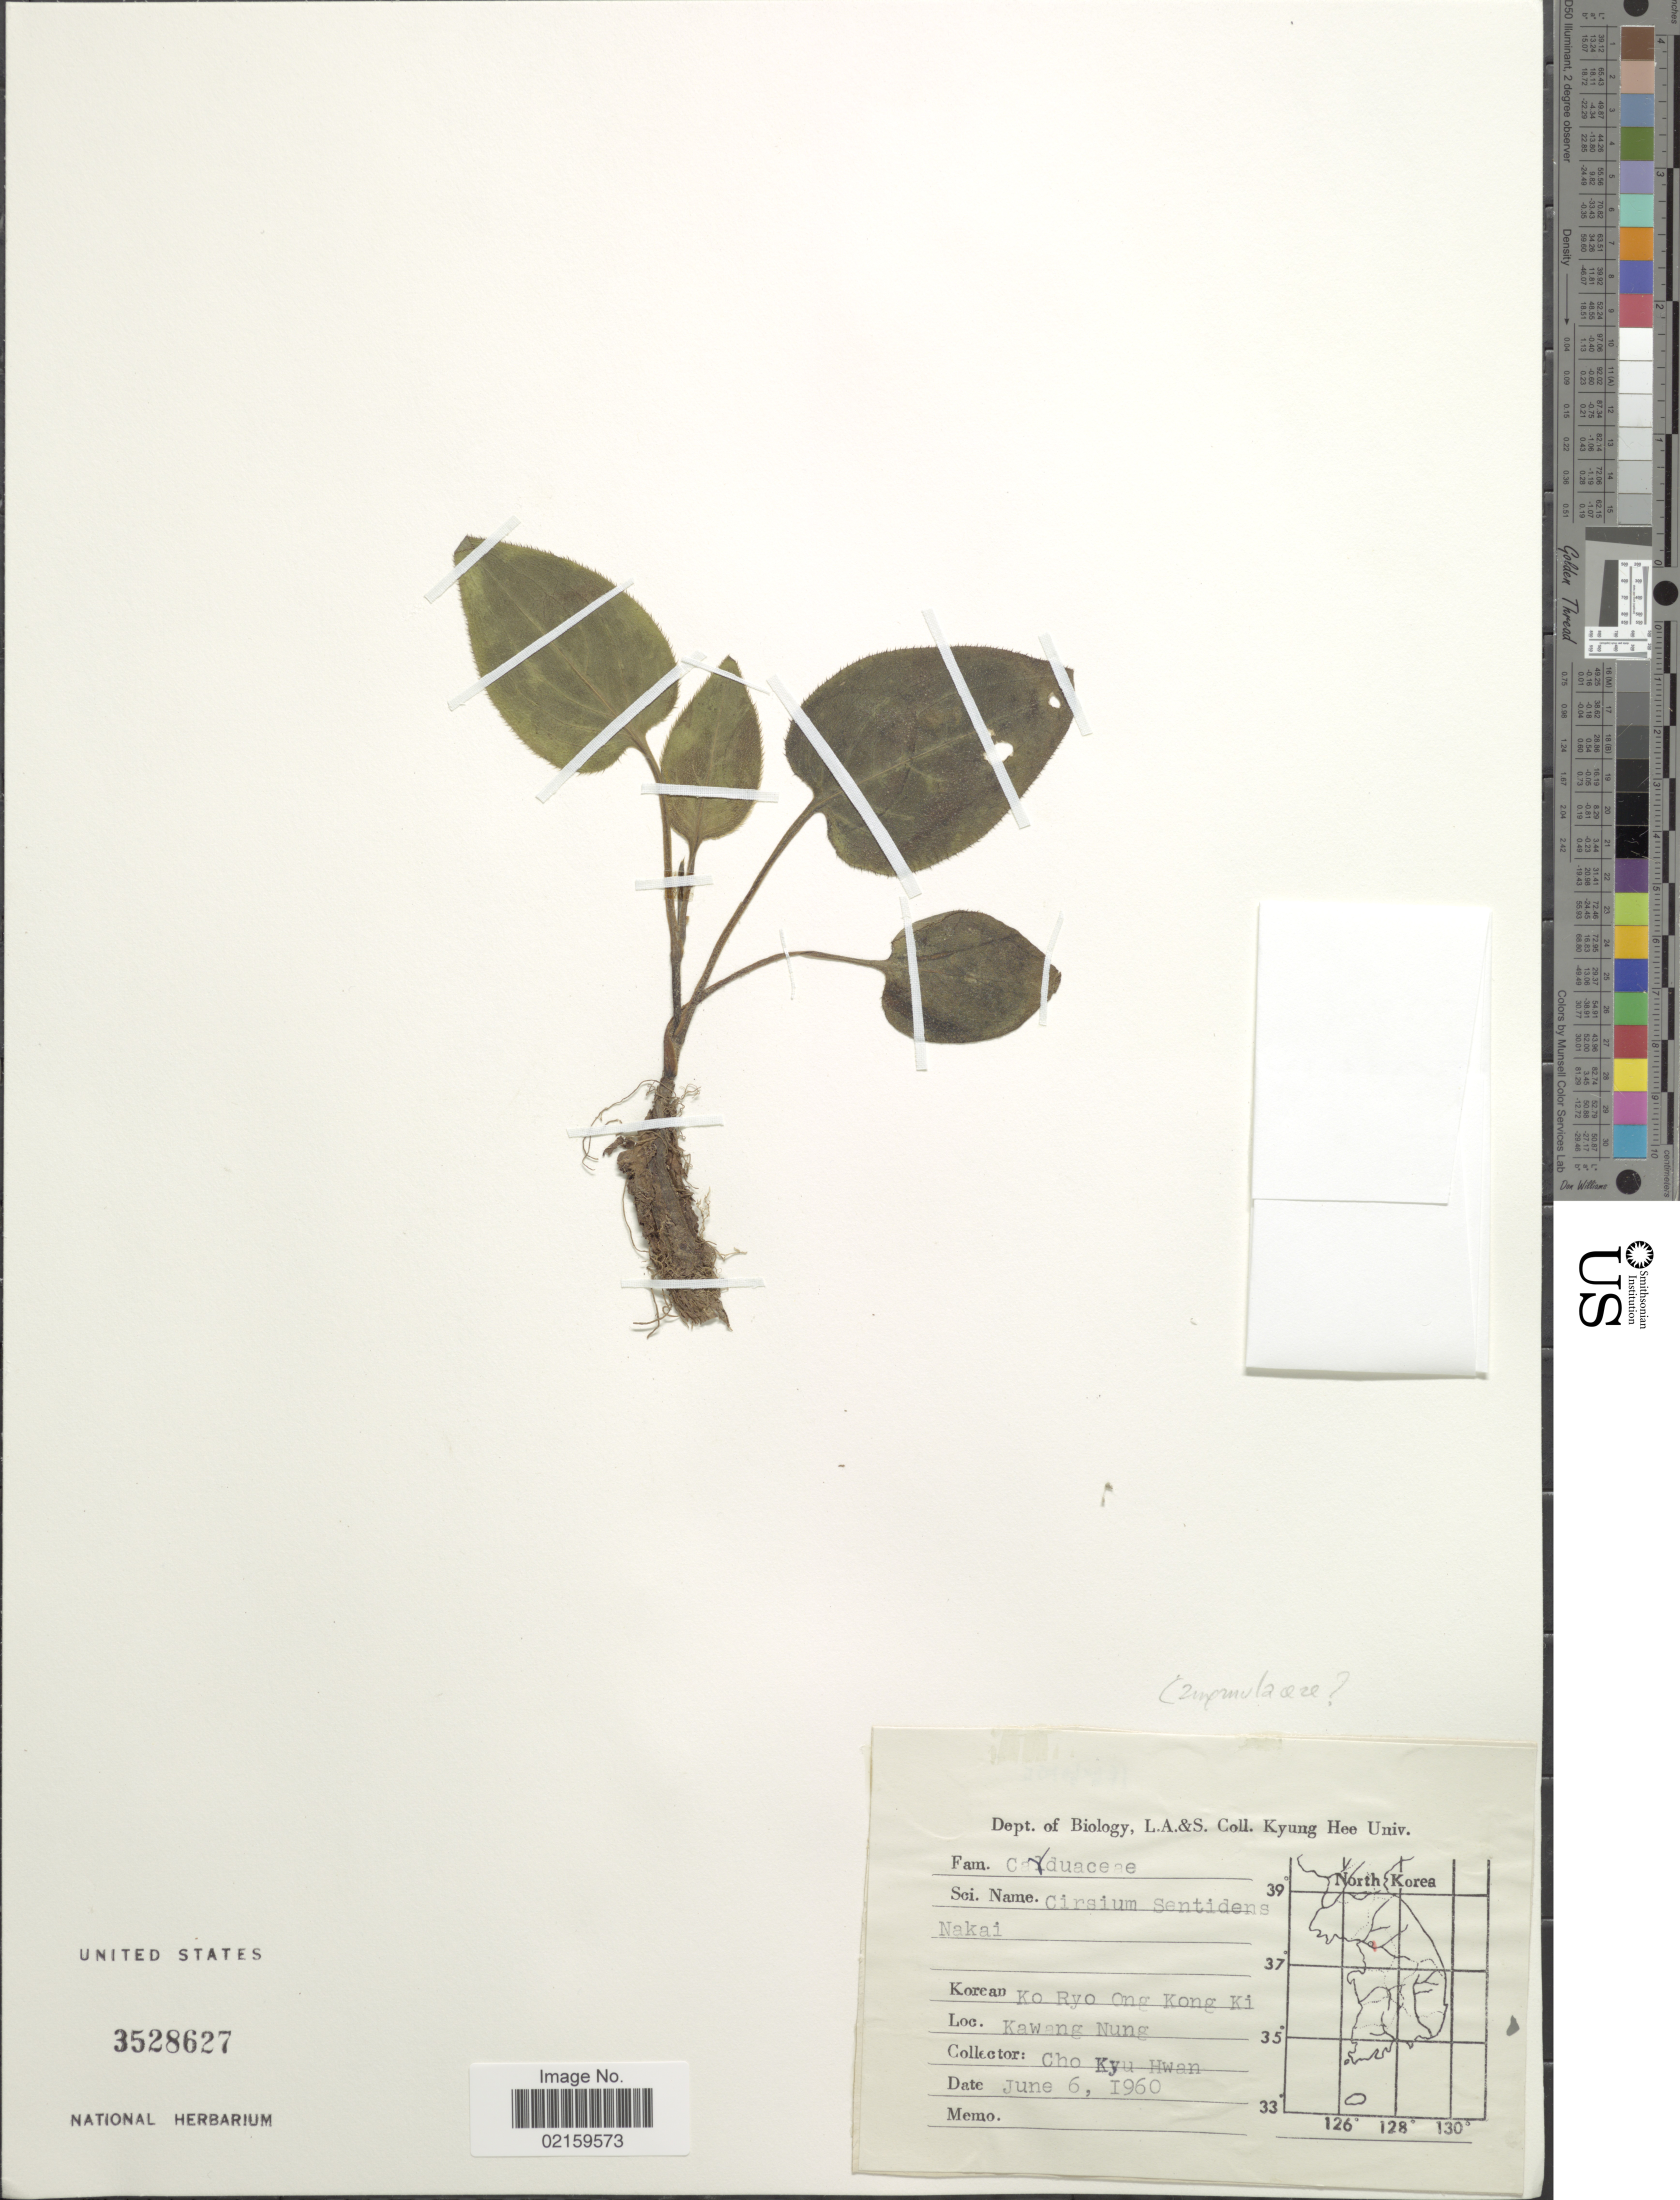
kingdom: Plantae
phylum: Tracheophyta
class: Magnoliopsida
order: Asterales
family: Asteraceae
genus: Cirsium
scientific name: Cirsium sentidens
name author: Nakai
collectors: C. Hwan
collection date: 1960-06-06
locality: Kwawang Nung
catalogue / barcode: US 3528627